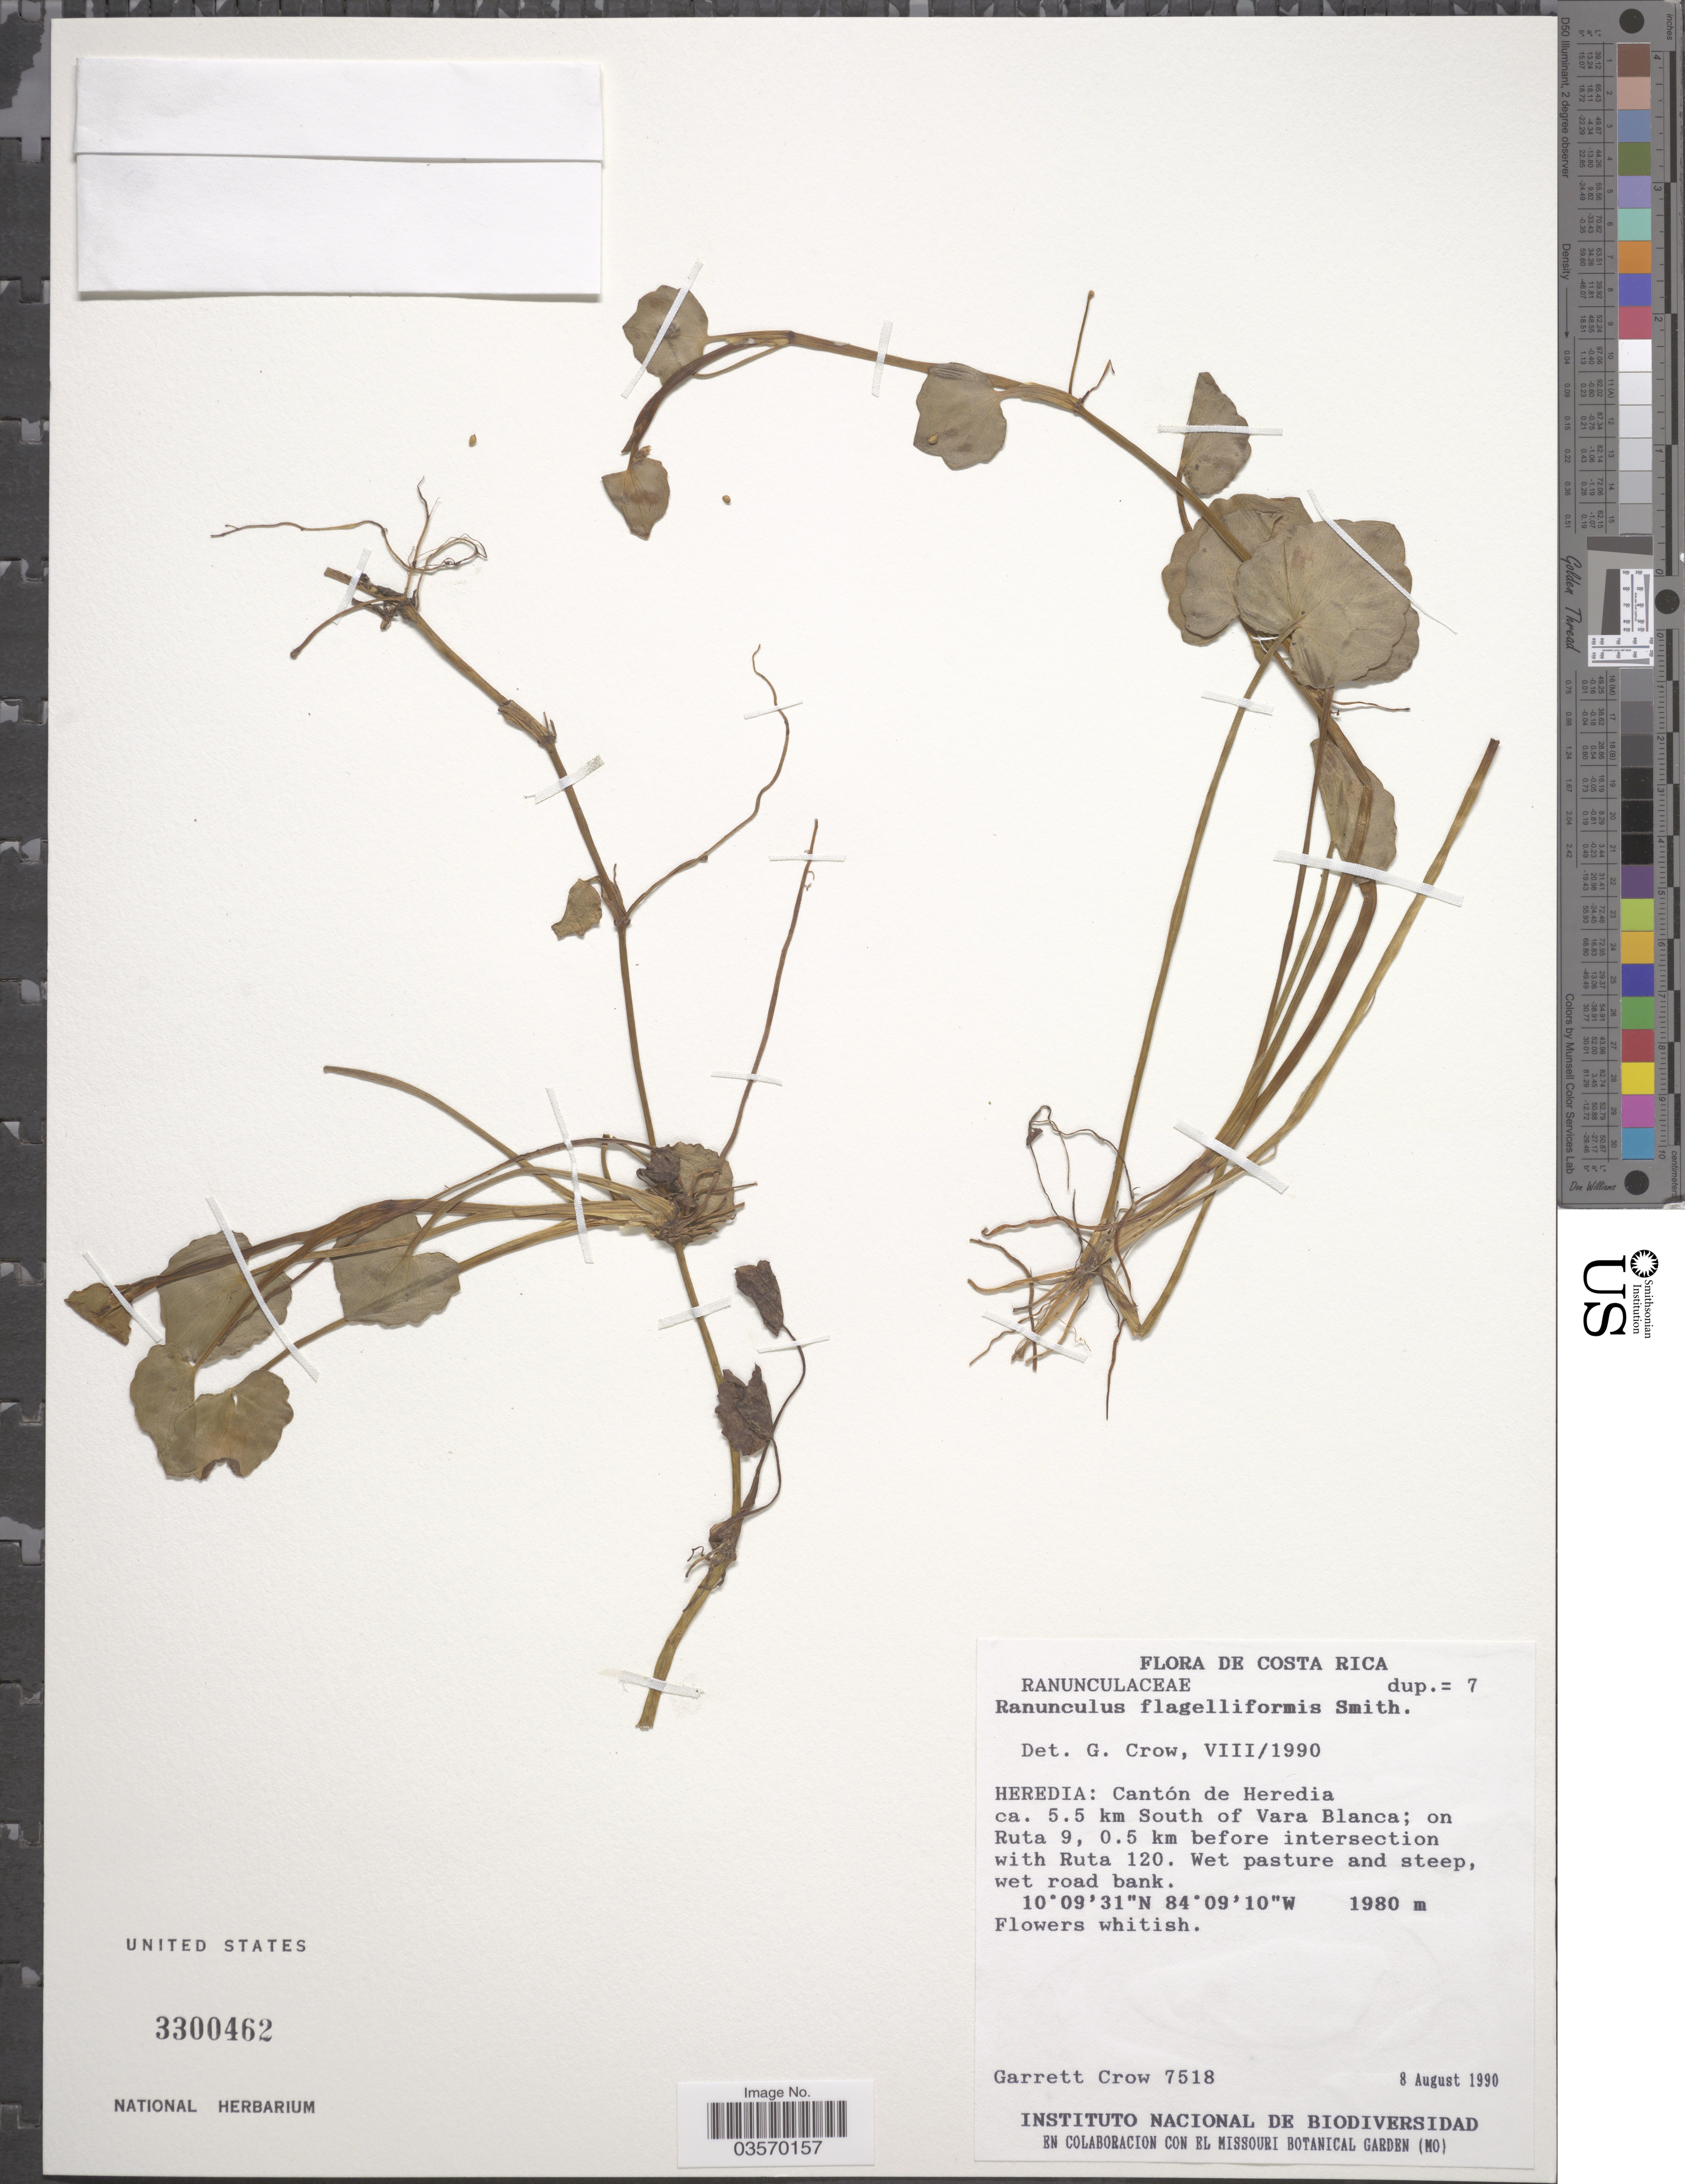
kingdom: Plantae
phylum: Tracheophyta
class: Magnoliopsida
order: Ranunculales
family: Ranunculaceae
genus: Ranunculus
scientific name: Ranunculus flagelliformis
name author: Sm.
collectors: G. E. Crow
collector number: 7518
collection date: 1990-08-08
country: Costa Rica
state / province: Heredia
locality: Cantón de Heredia ca. 5.5 km South of Vara Blanca; on Ruta 9, 0.5 km before intersection with Ruta 120.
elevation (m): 1980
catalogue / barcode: US 3300462